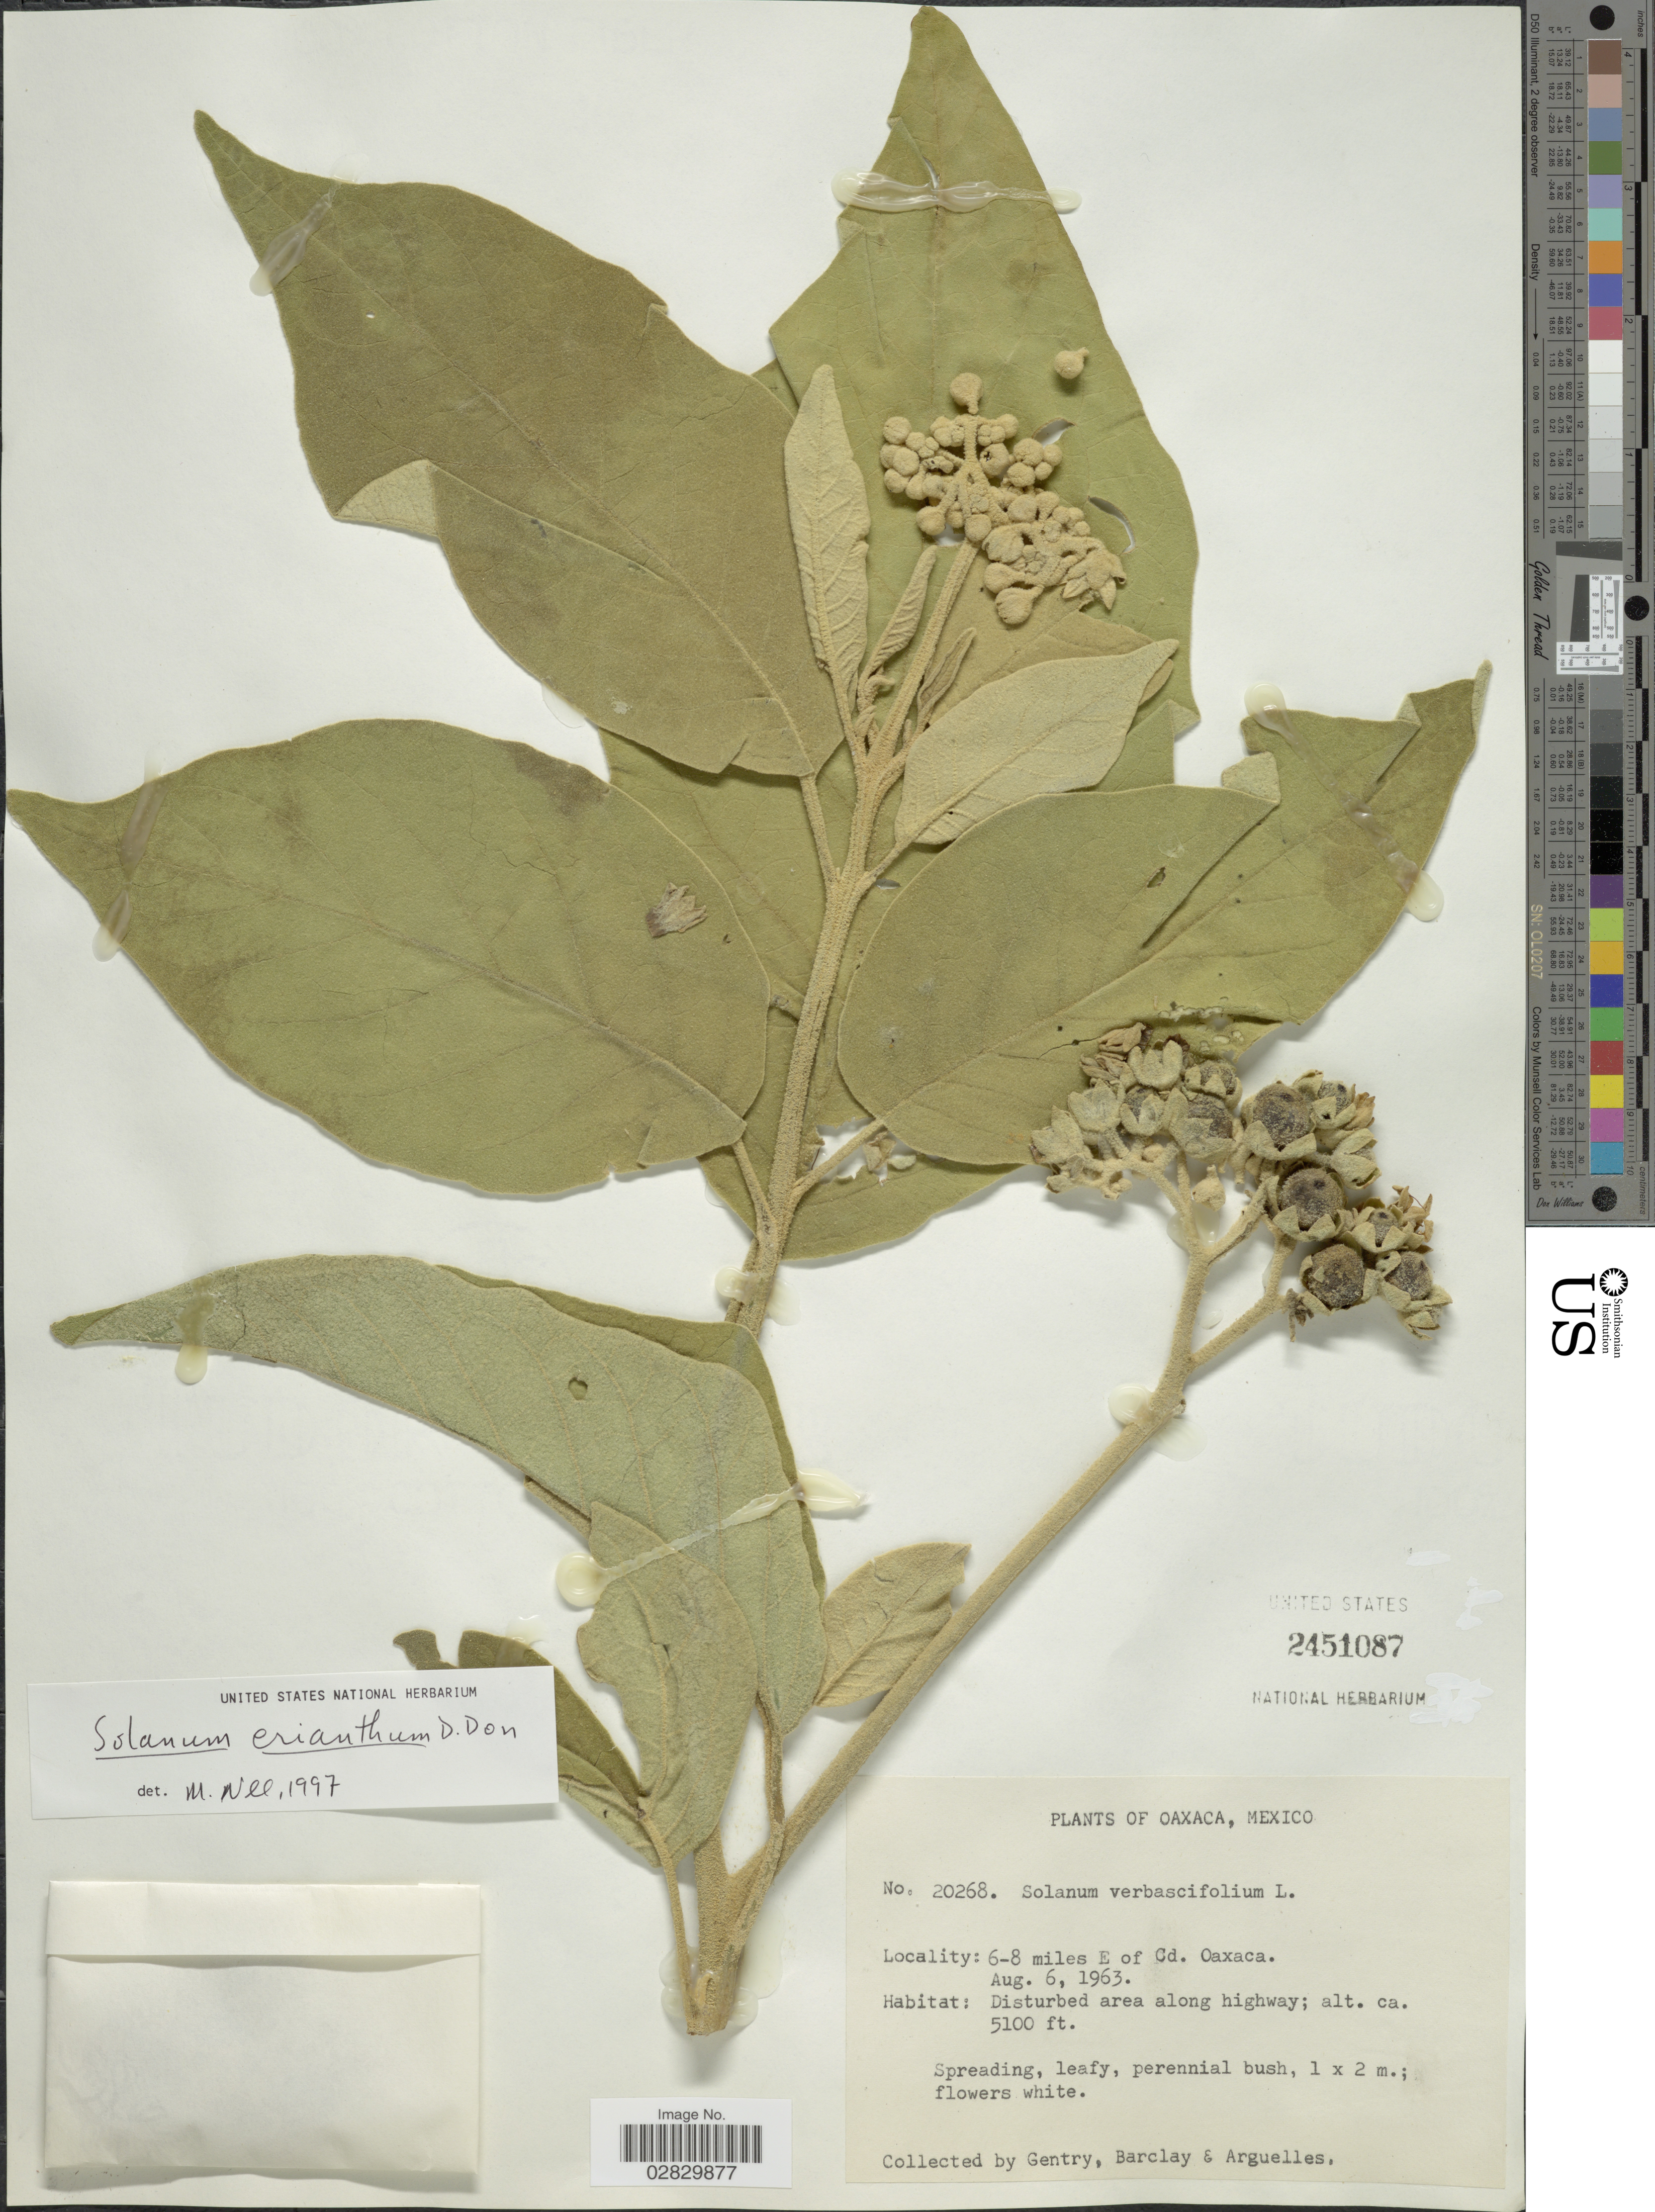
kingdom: Plantae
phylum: Tracheophyta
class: Magnoliopsida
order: Solanales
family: Solanaceae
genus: Solanum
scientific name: Solanum erianthum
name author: D. Don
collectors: Gentry, --, -- Barclay & Arguelles, --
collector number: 20268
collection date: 1963-08-06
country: Mexico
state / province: Oaxaca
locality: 6-8 miles E of Cd. Oaxaca, disturbed area along highway.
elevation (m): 1554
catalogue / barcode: US 2451087